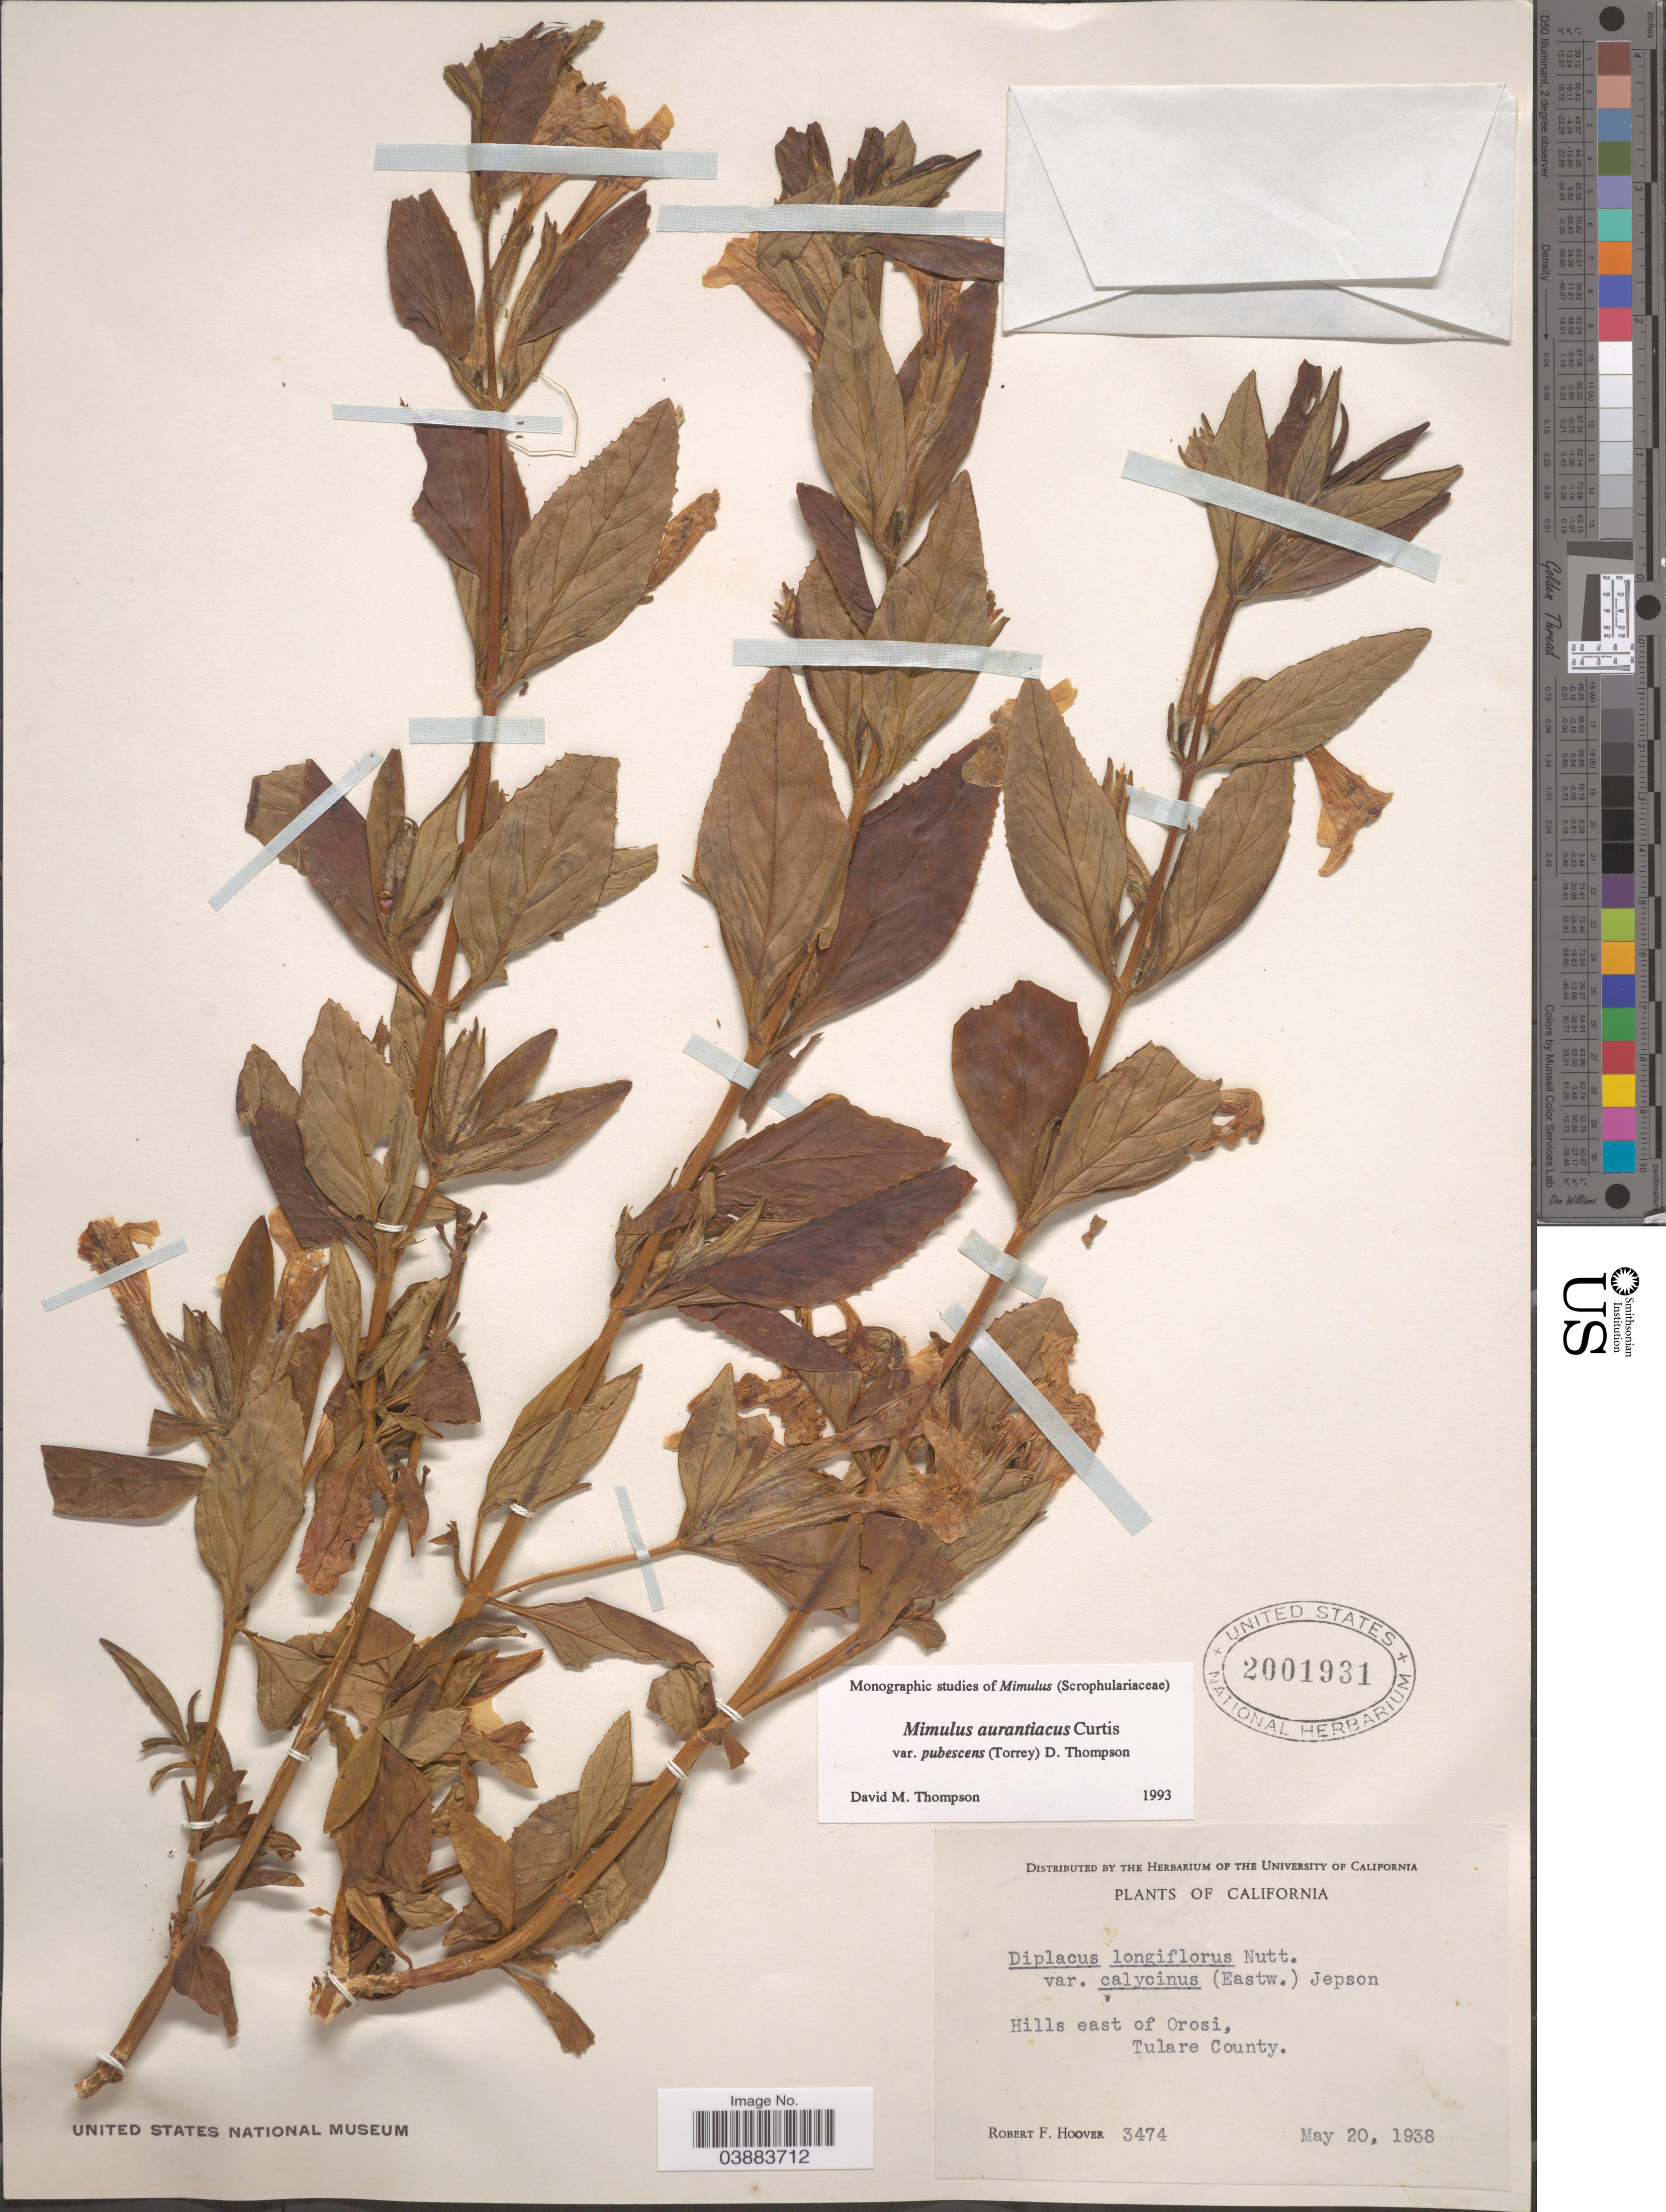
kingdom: Plantae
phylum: Tracheophyta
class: Magnoliopsida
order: Lamiales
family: Phrymaceae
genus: Diplacus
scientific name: Diplacus aurantiacus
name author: (Curtis) Jeps.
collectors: R. F. Hoover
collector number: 3474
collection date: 1938-05-20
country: United States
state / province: California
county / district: Tulare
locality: Hills east of Orosi, Tulare County.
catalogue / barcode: US 2001931